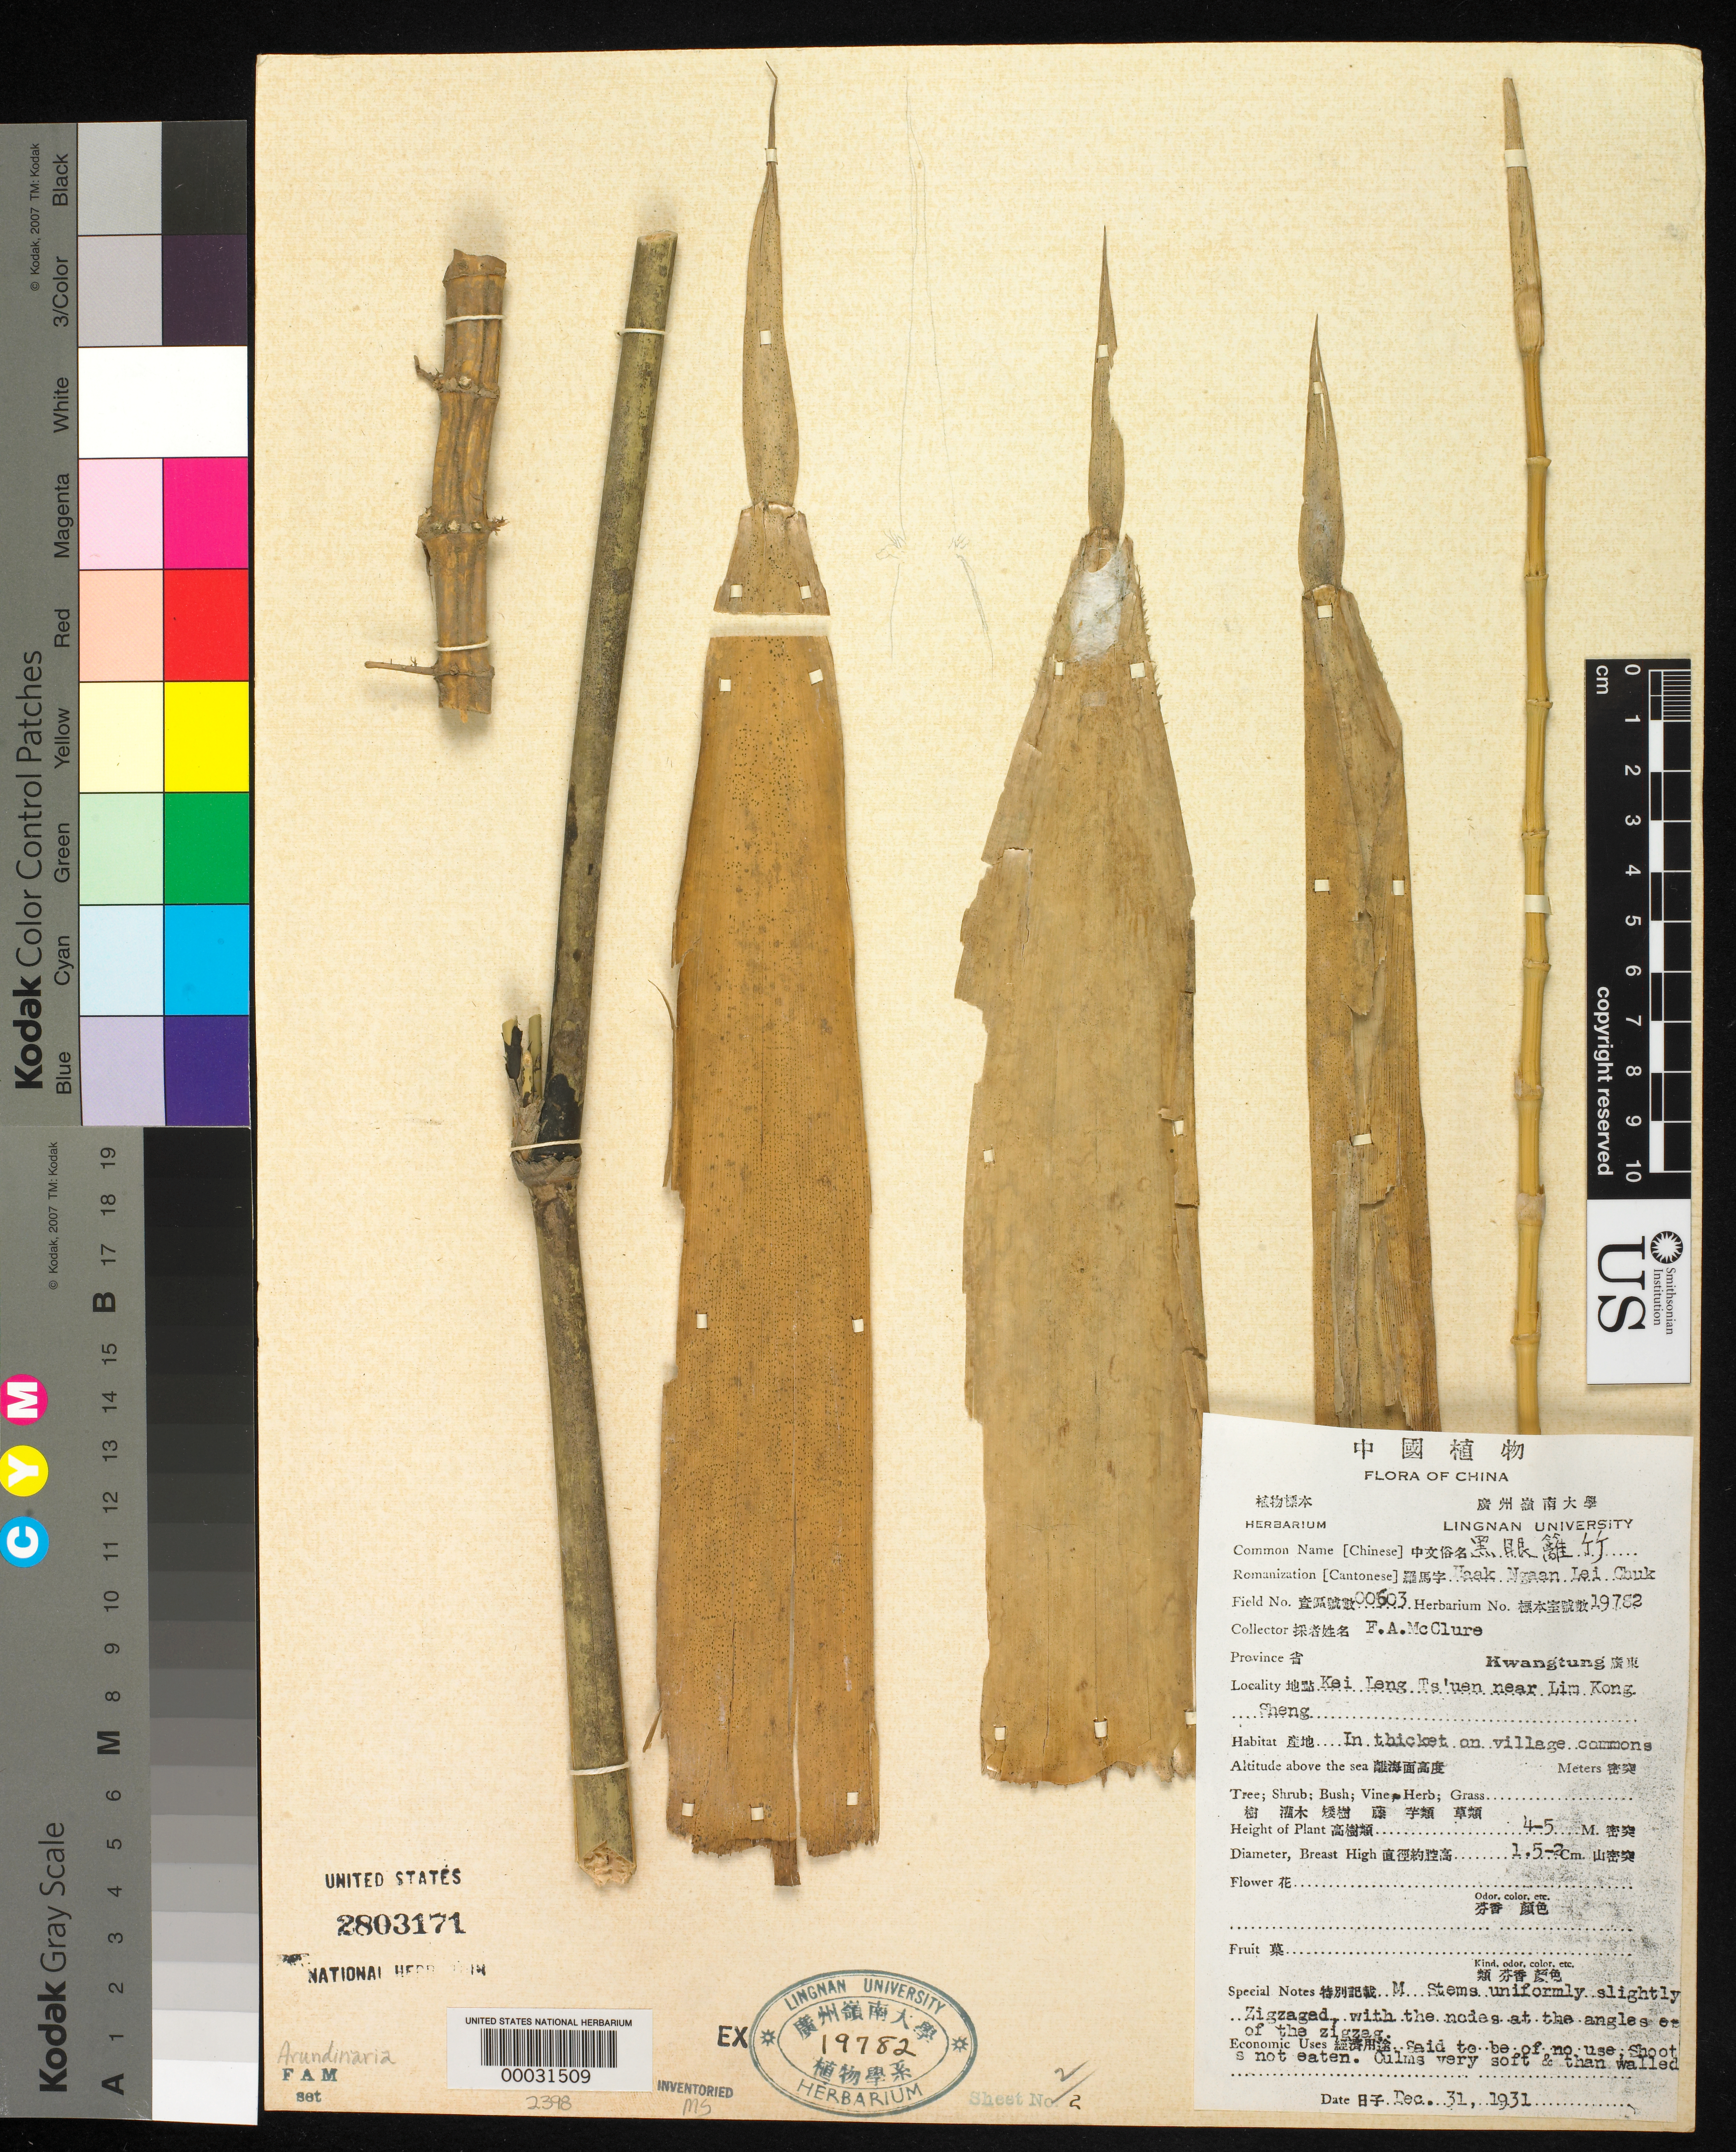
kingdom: Plantae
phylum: Tracheophyta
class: Liliopsida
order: Poales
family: Poaceae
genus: Arundinaria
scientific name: Arundinaria sp.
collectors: F. A. McClure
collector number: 603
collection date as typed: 31 Dec 1931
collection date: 1931-12-31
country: China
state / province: Jiangxi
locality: Kei leng ts'uen, lim kong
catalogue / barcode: US 2803171